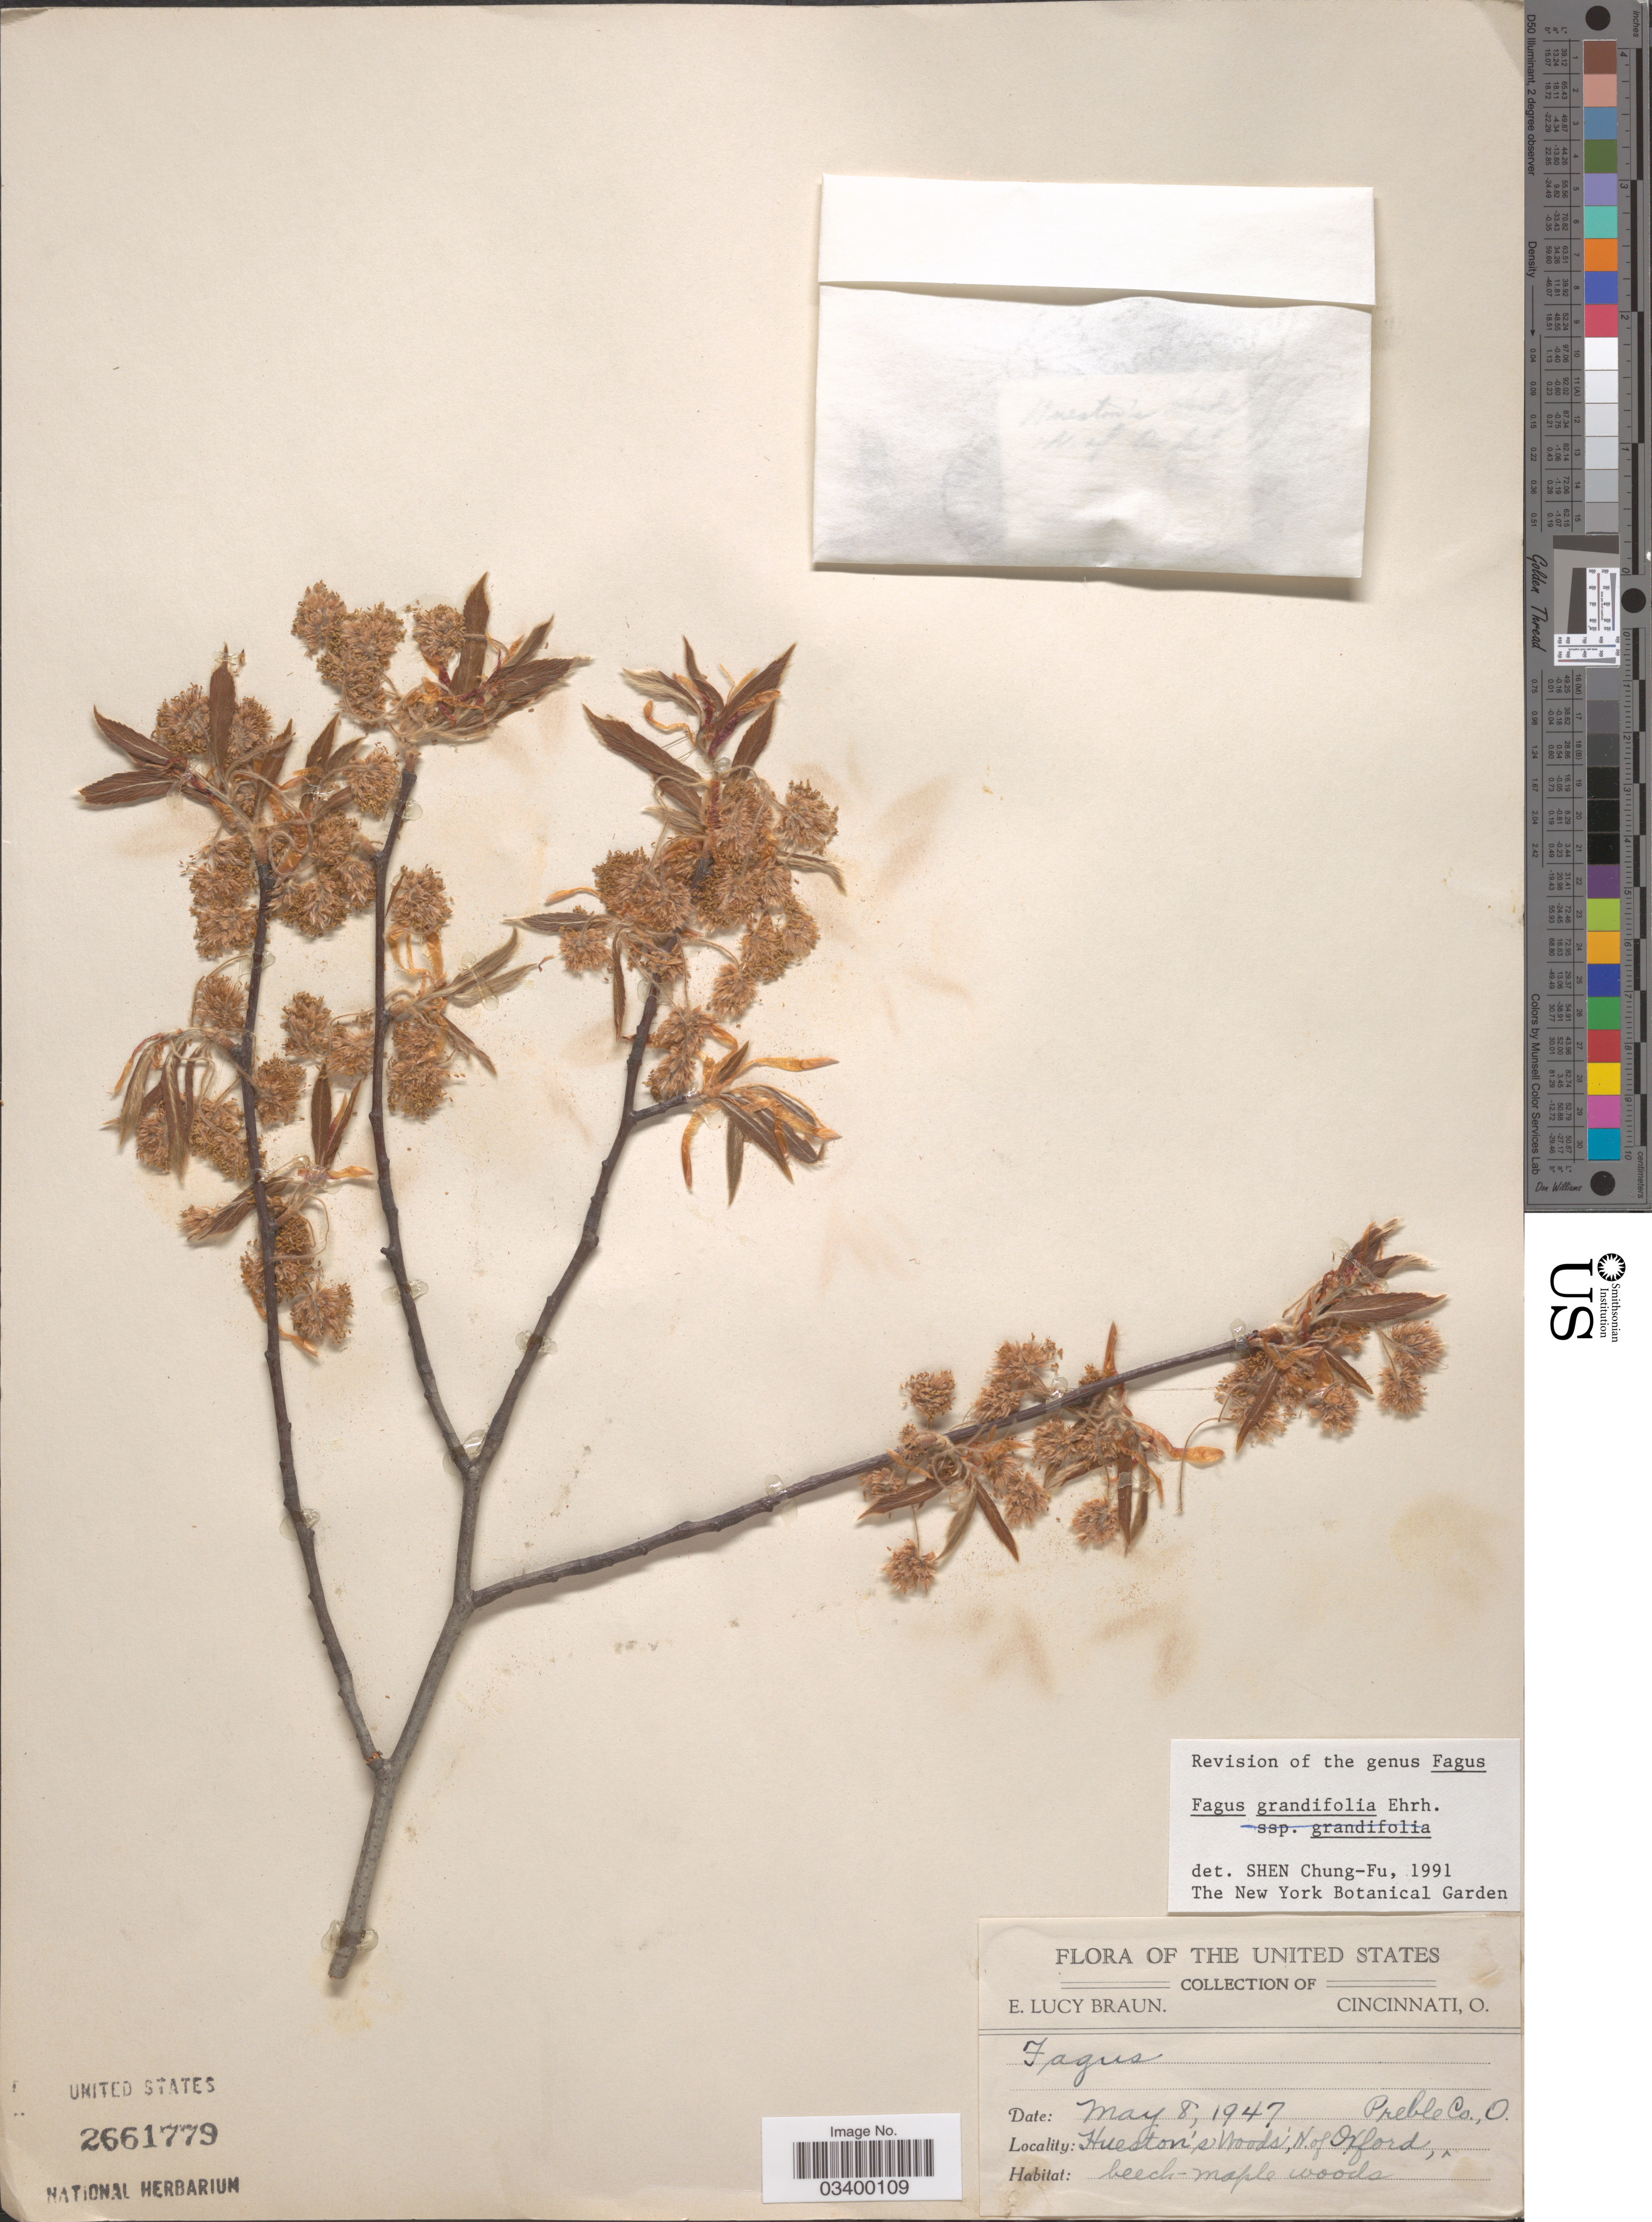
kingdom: Plantae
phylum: Tracheophyta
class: Magnoliopsida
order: Fagales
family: Fagaceae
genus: Fagus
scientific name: Fagus grandifolia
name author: Ehrh.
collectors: E. L. Braun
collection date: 1947-05-08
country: United States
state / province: Ohio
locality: Preble Co. Hueston's Woods, N. of Oxford.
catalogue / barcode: US 2661779